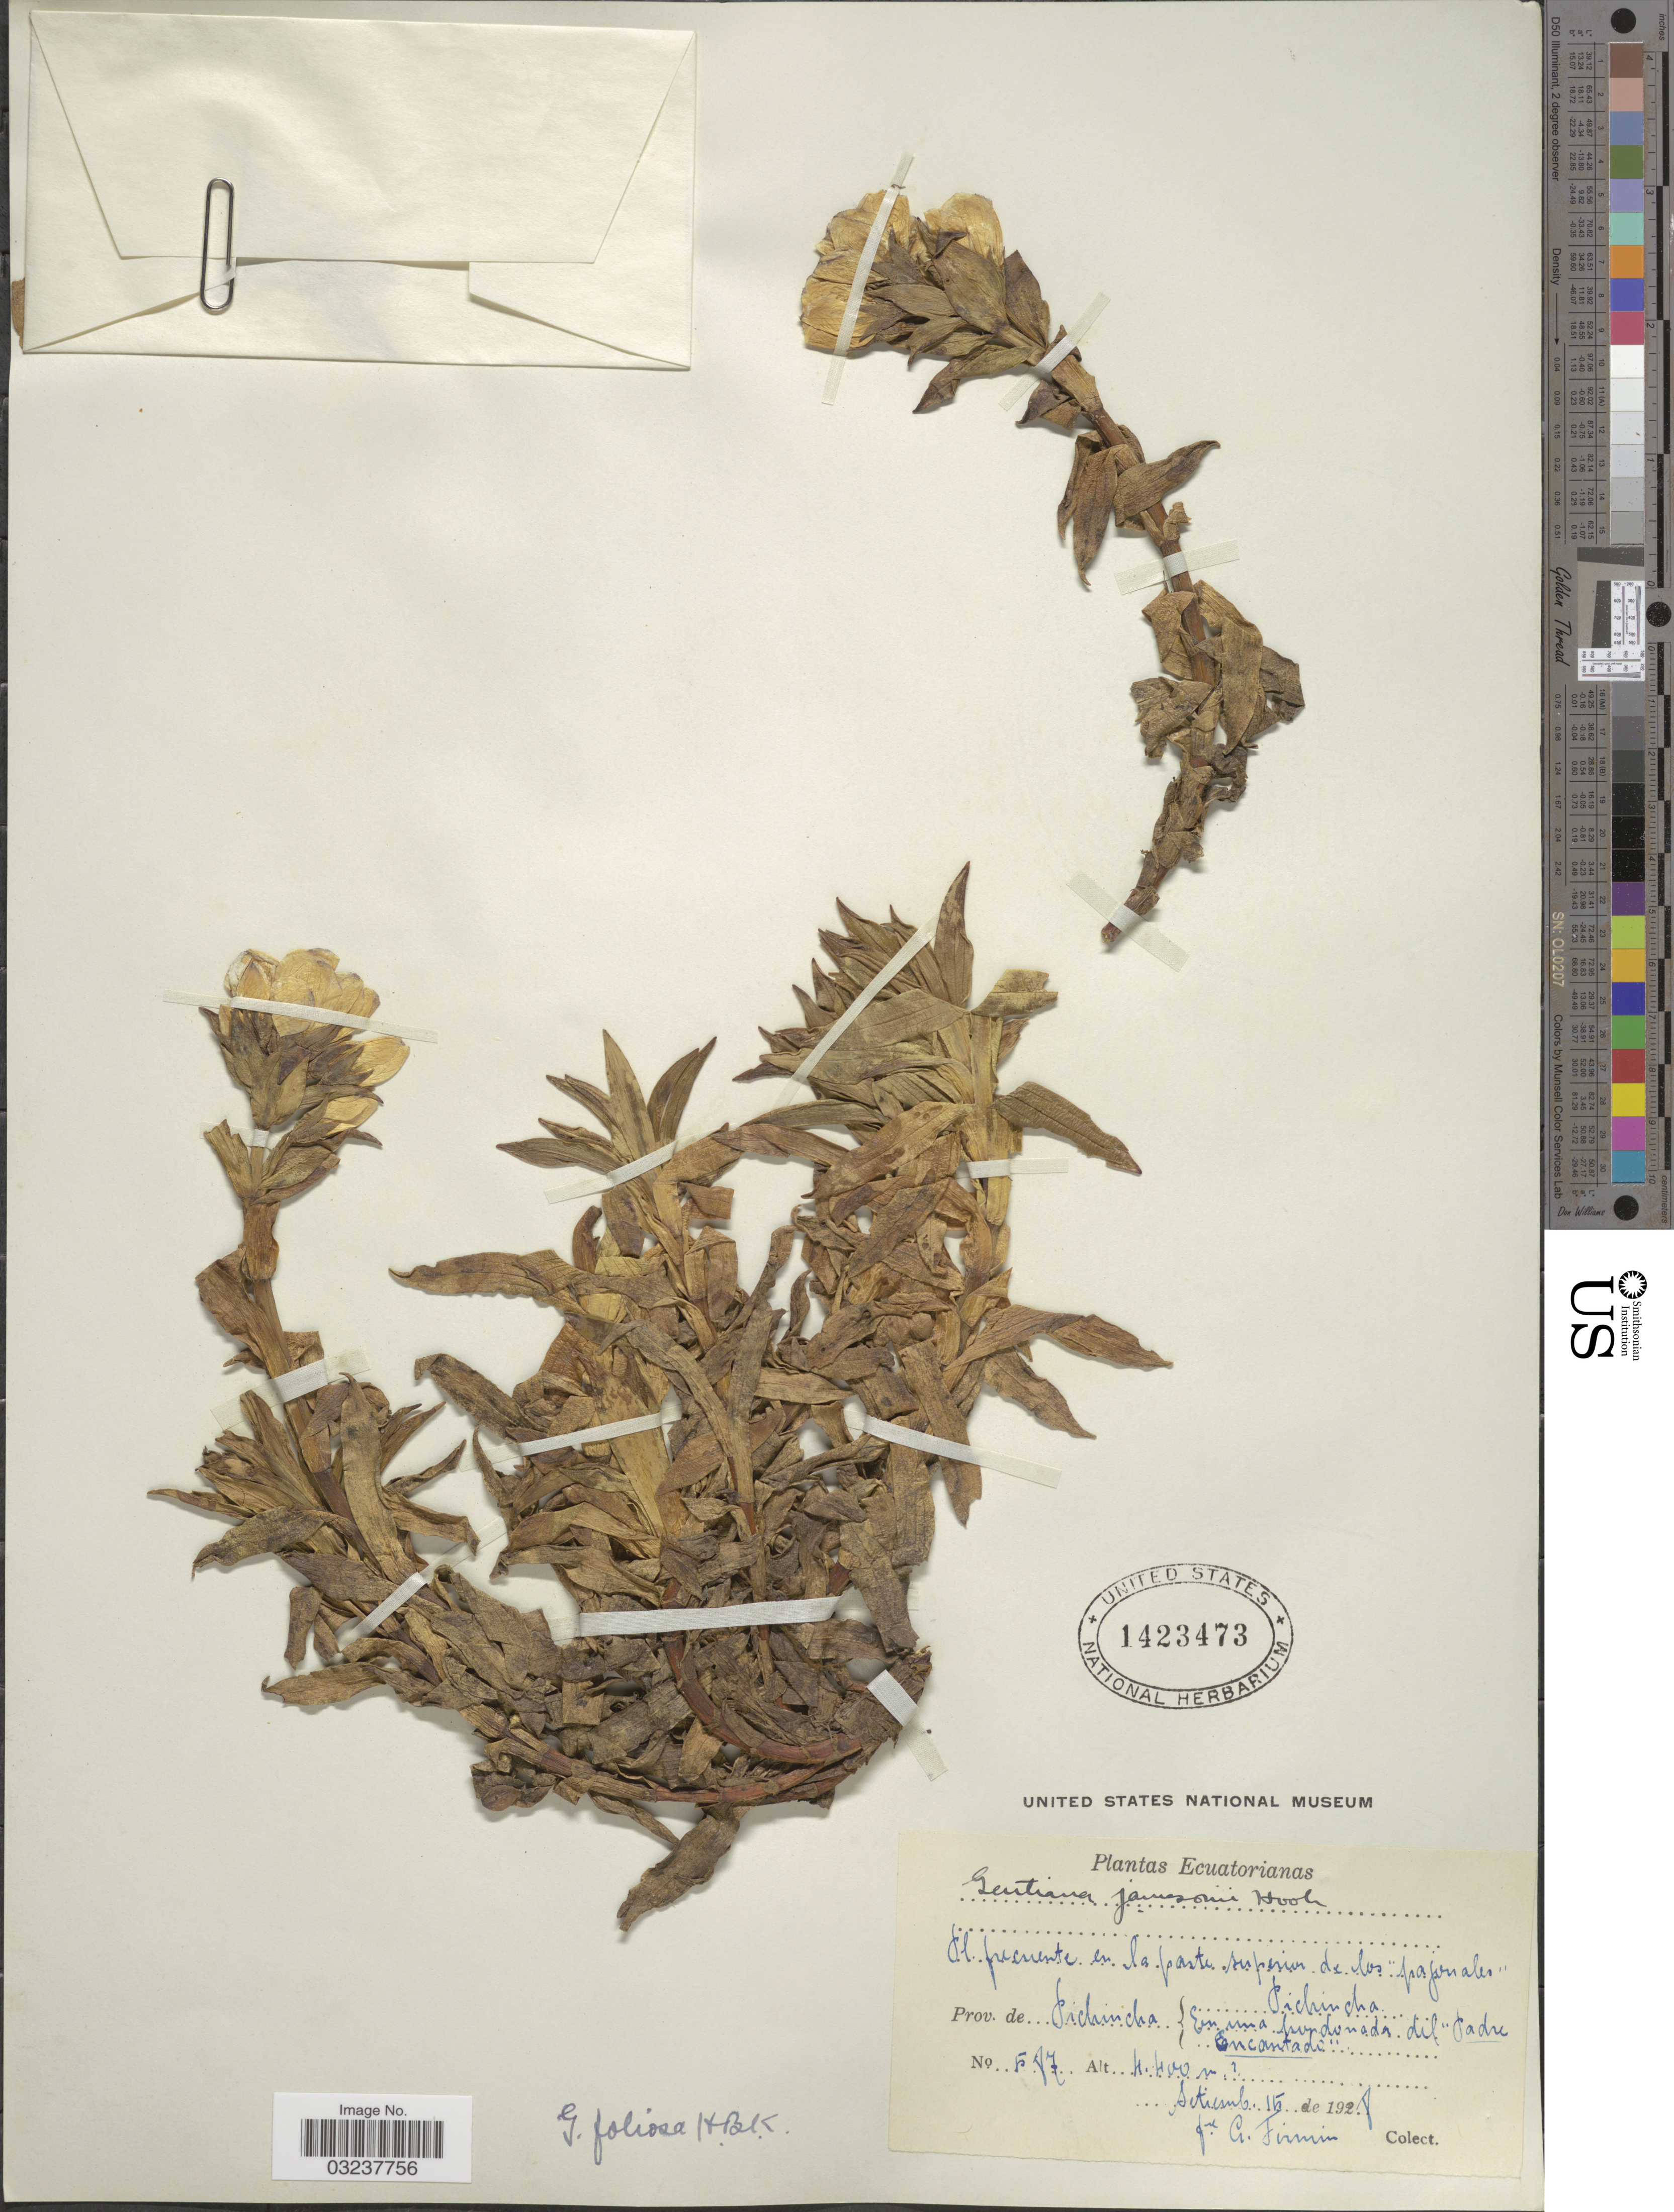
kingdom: Plantae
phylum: Tracheophyta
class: Magnoliopsida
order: Gentianales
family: Gentianaceae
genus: Gentianella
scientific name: Gentianella foliosa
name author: (Kunth) Fabris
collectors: F. Firmin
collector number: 587*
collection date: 1928-09-15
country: Ecuador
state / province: Pichincha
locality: En una hondonada del Padre Encantado.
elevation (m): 4400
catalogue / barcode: US 1423473